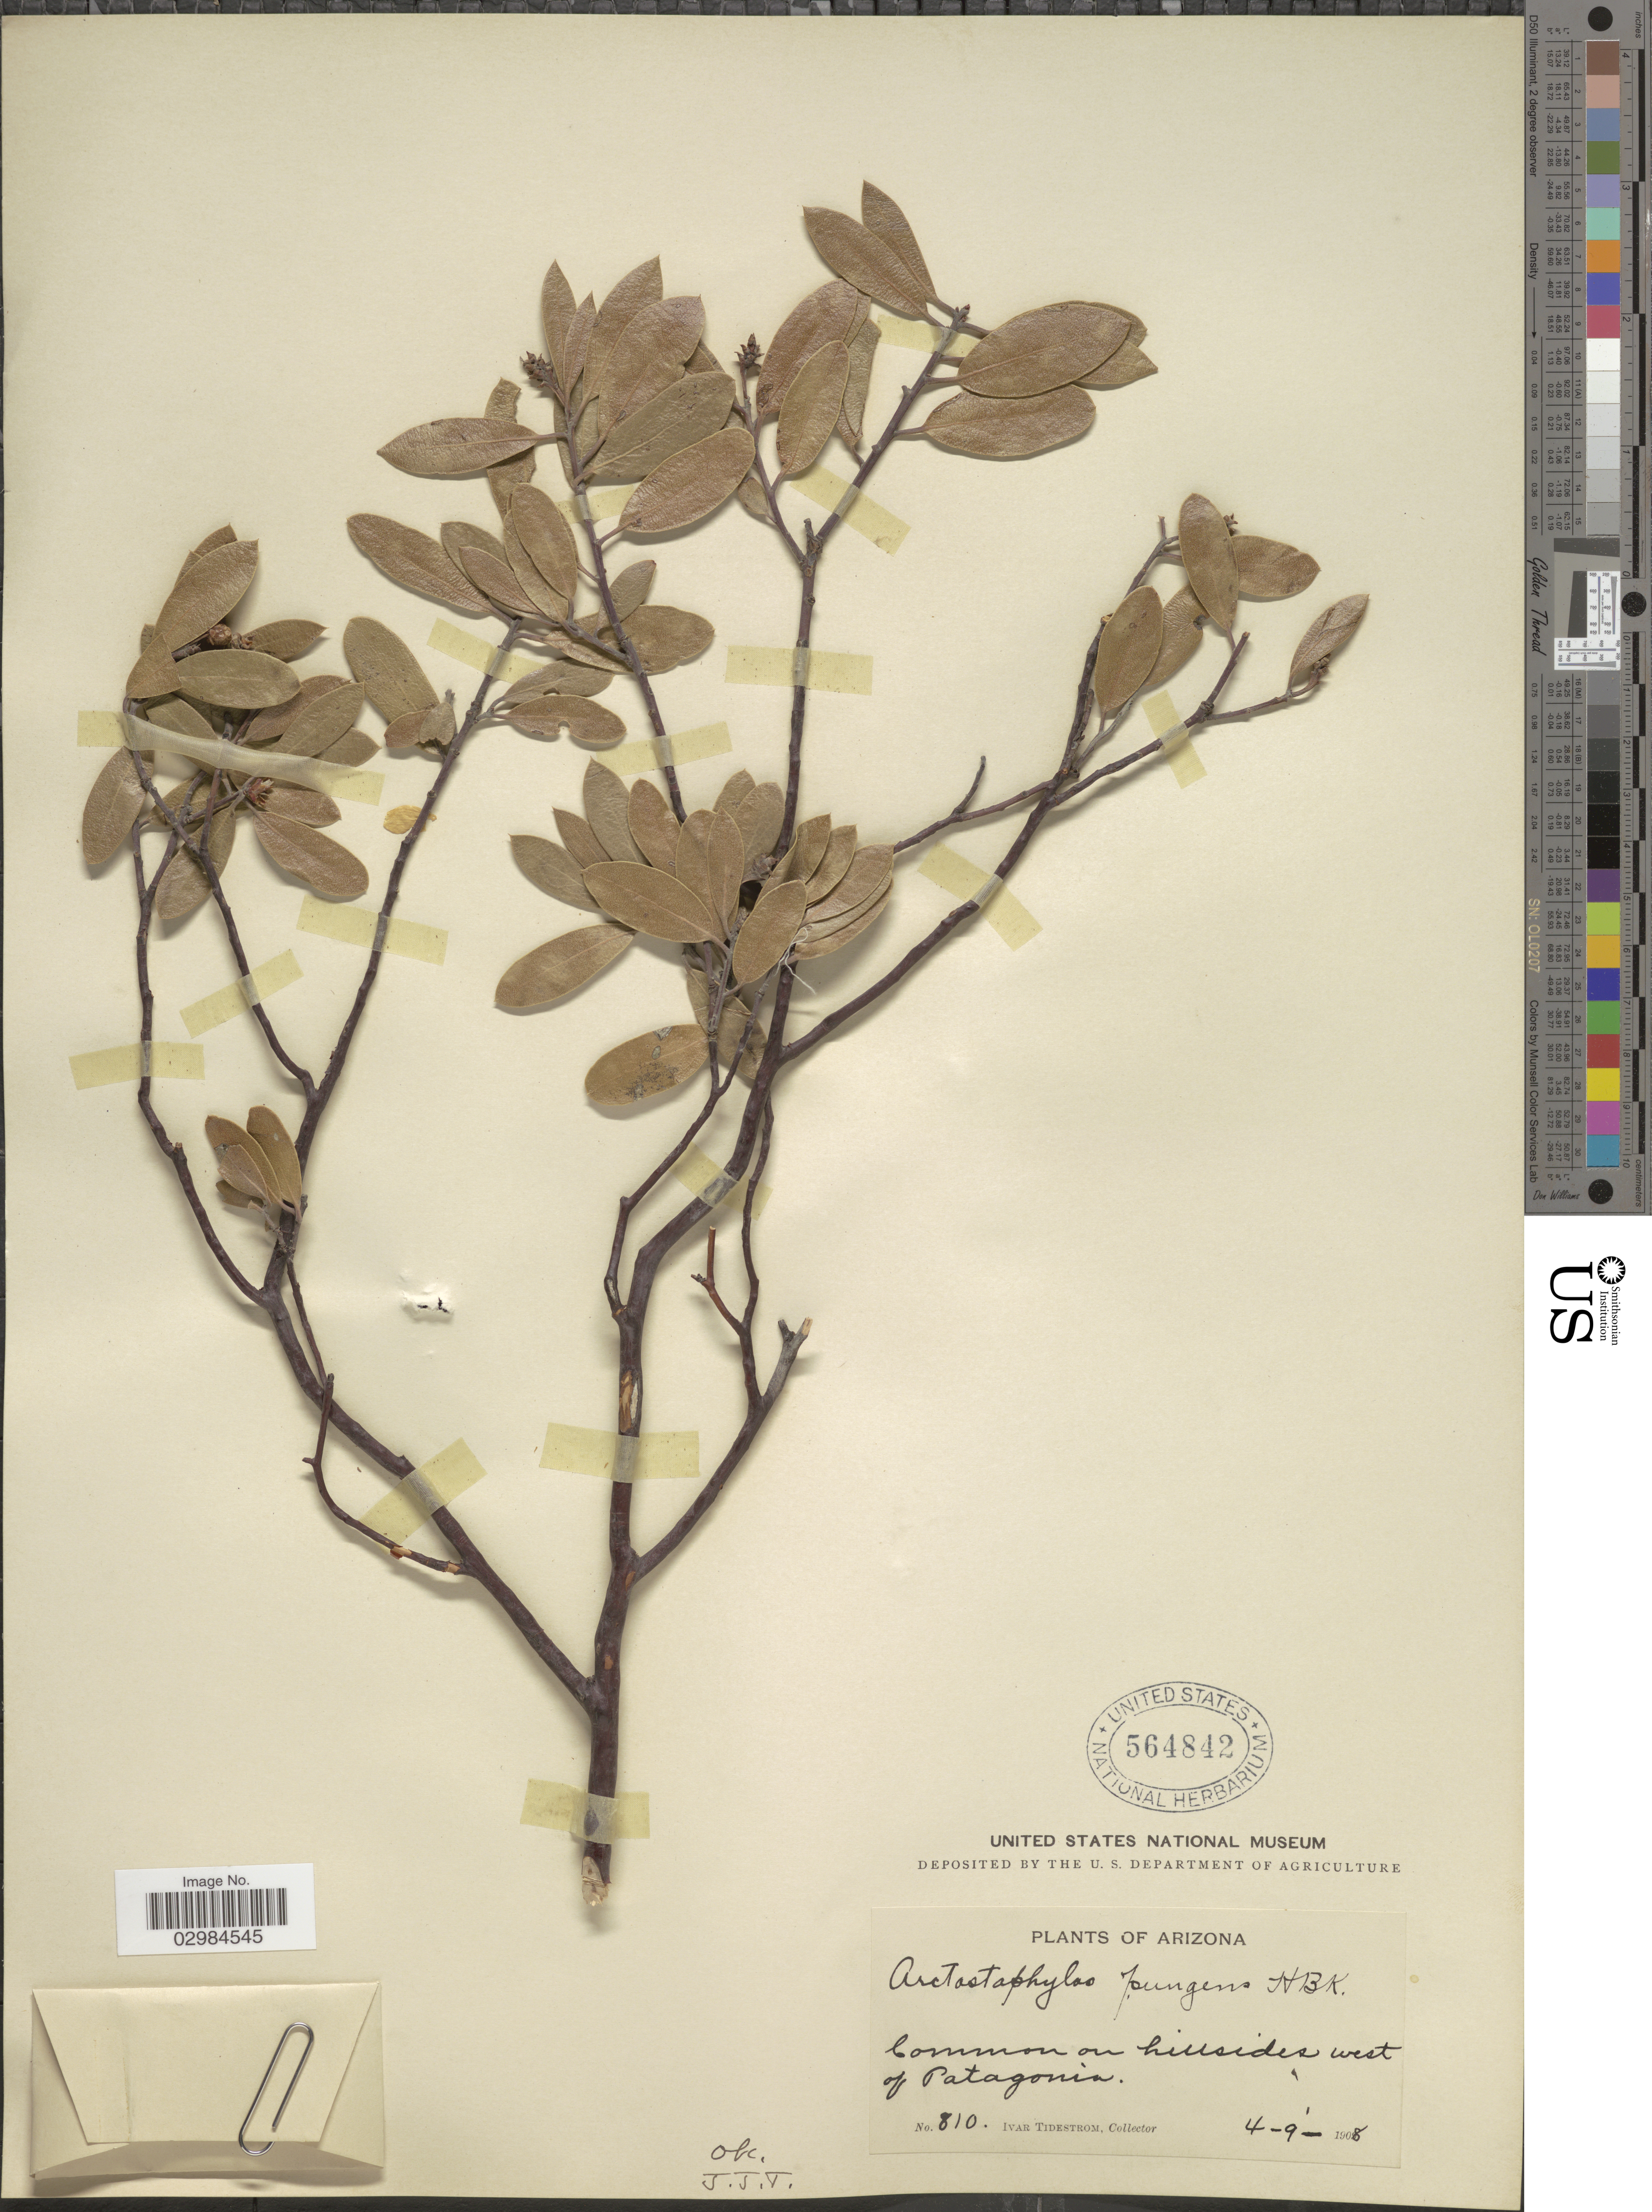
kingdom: Plantae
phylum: Tracheophyta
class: Magnoliopsida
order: Ericales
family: Ericaceae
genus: Arctostaphylos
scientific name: Arctostaphylos pungens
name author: Kunth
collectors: I. F. Tidestrom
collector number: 810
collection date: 1908-04-09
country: United States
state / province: Arizona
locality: Common on hillsides west of Patagonia.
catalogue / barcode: US 564842